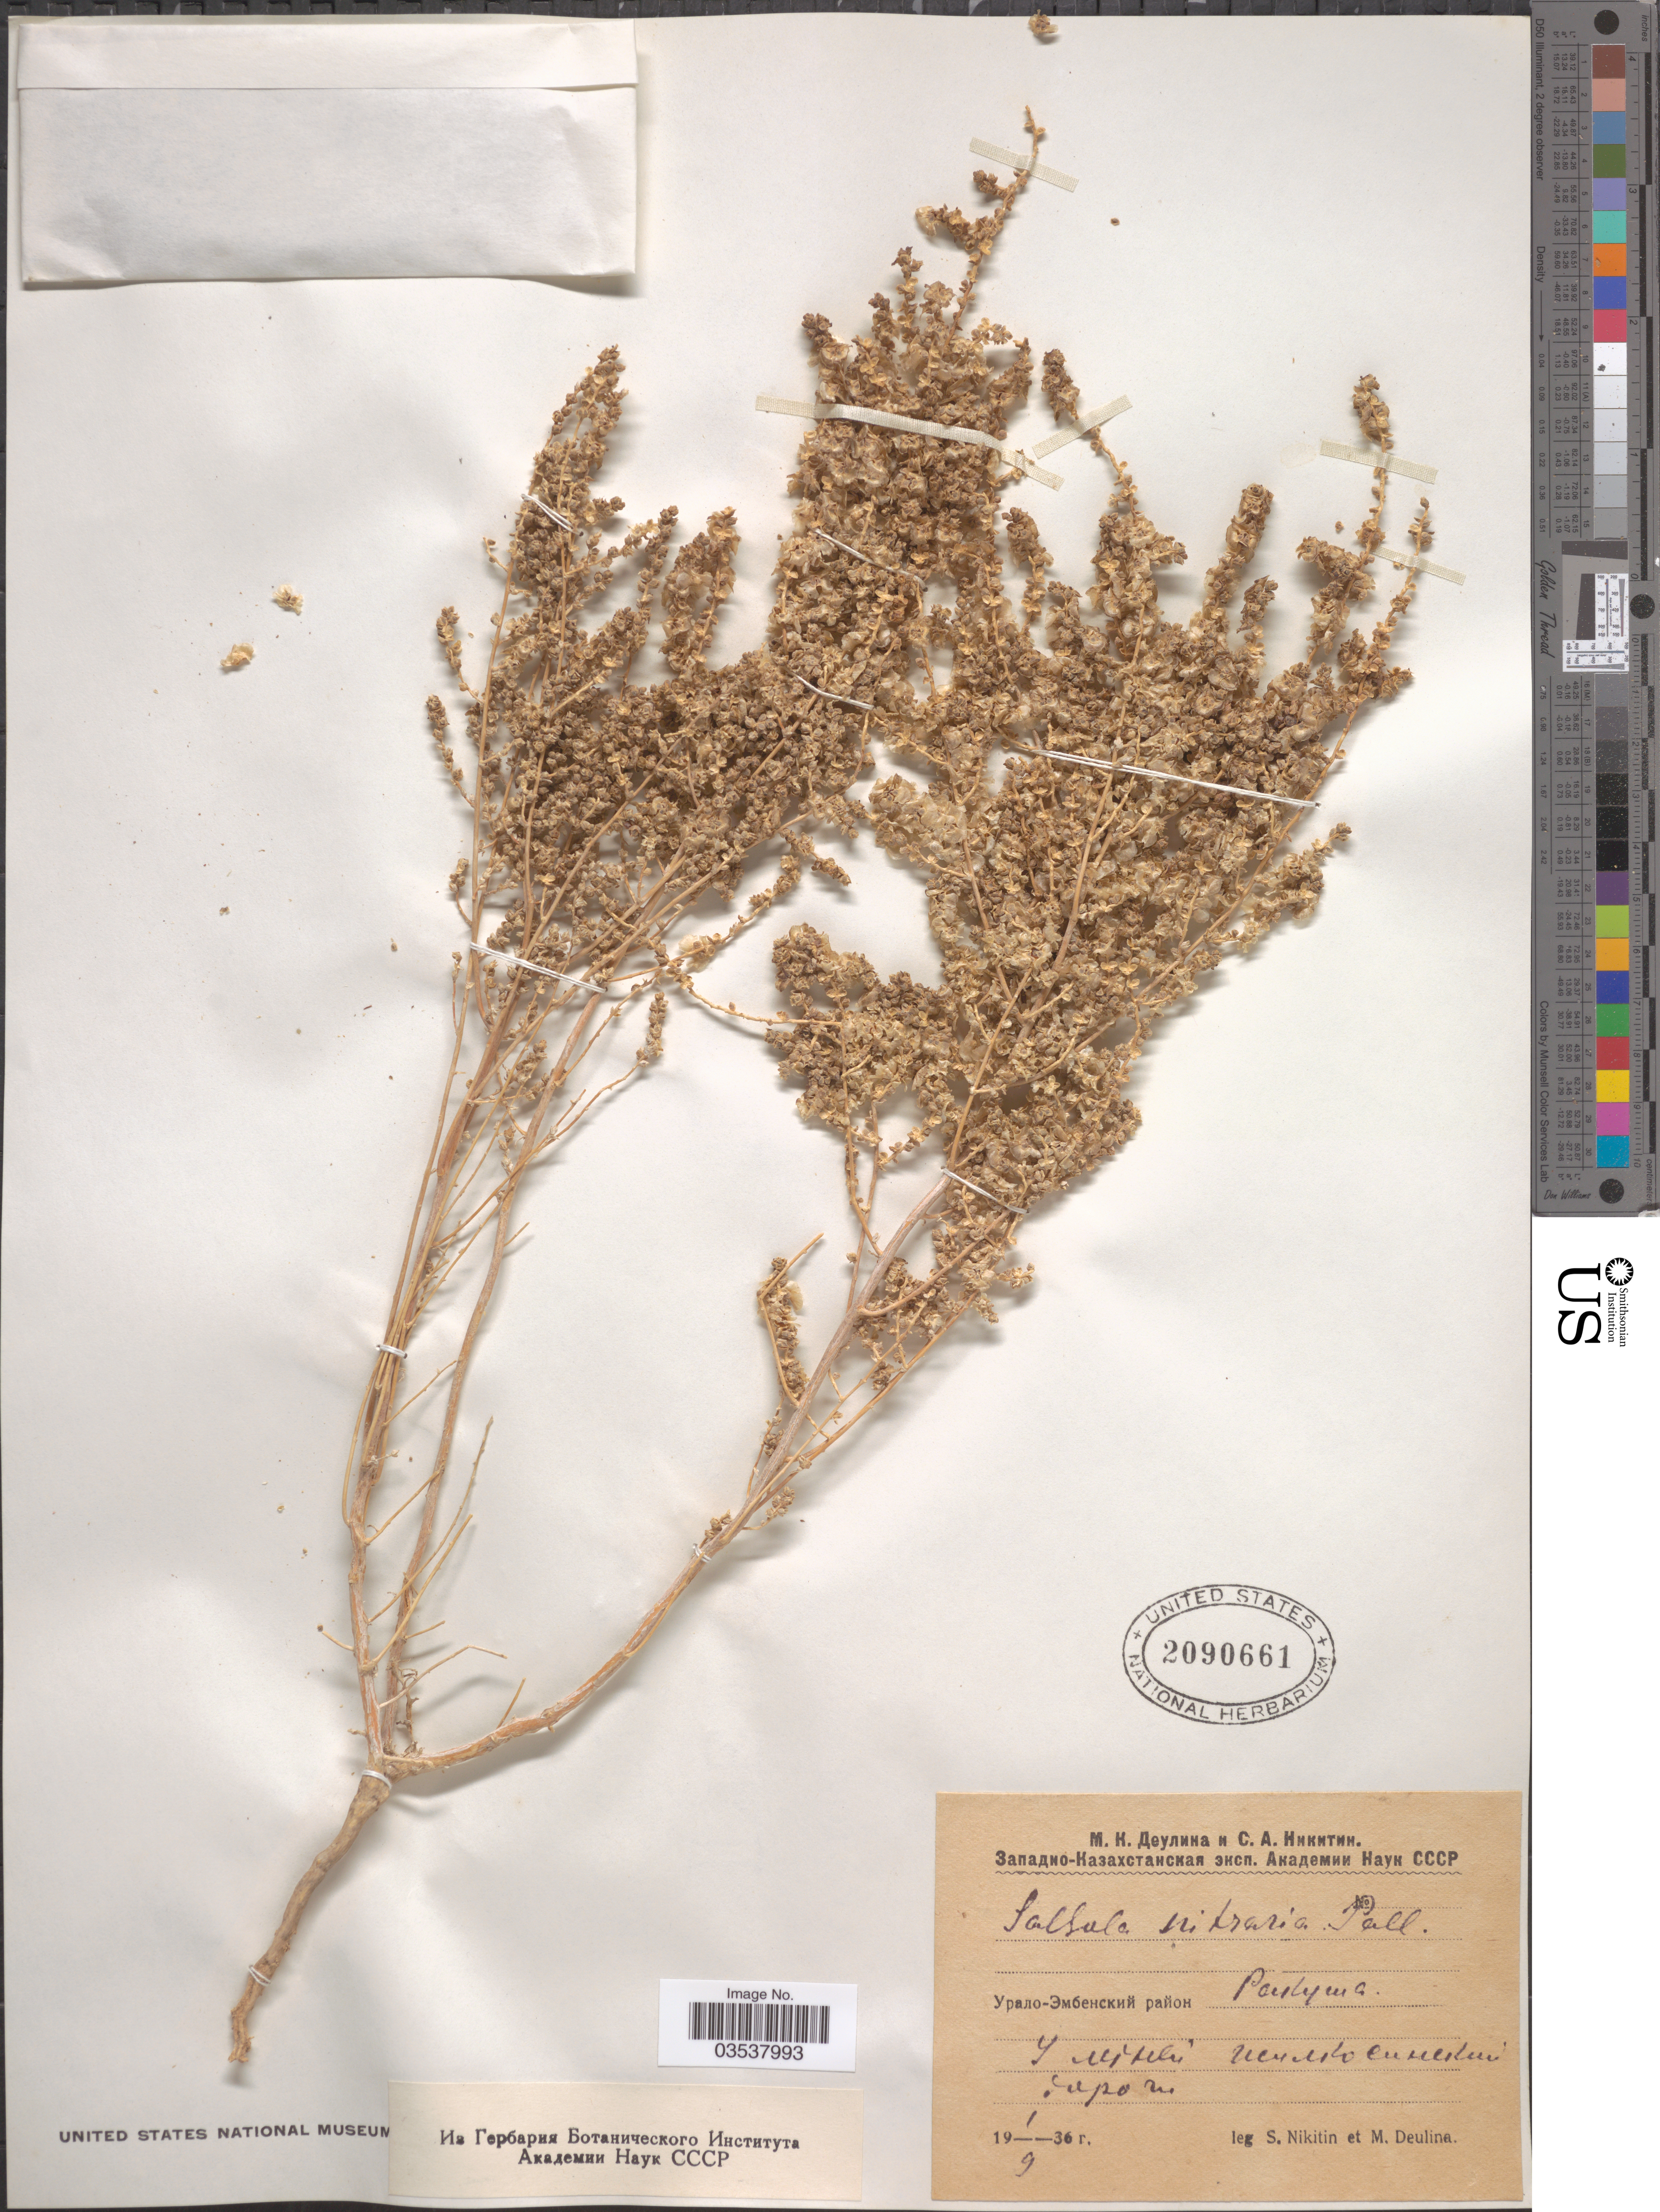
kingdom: Plantae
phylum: Tracheophyta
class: Magnoliopsida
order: Caryophyllales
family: Amaranthaceae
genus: Caroxylon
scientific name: Caroxylon nitrarium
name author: (Pall.) Akhani & Roalson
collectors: S. Nikitin & M. Deulina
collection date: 1936-09-01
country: Kazakhstan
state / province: Atyrau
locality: Rakusha.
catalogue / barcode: US 2090661